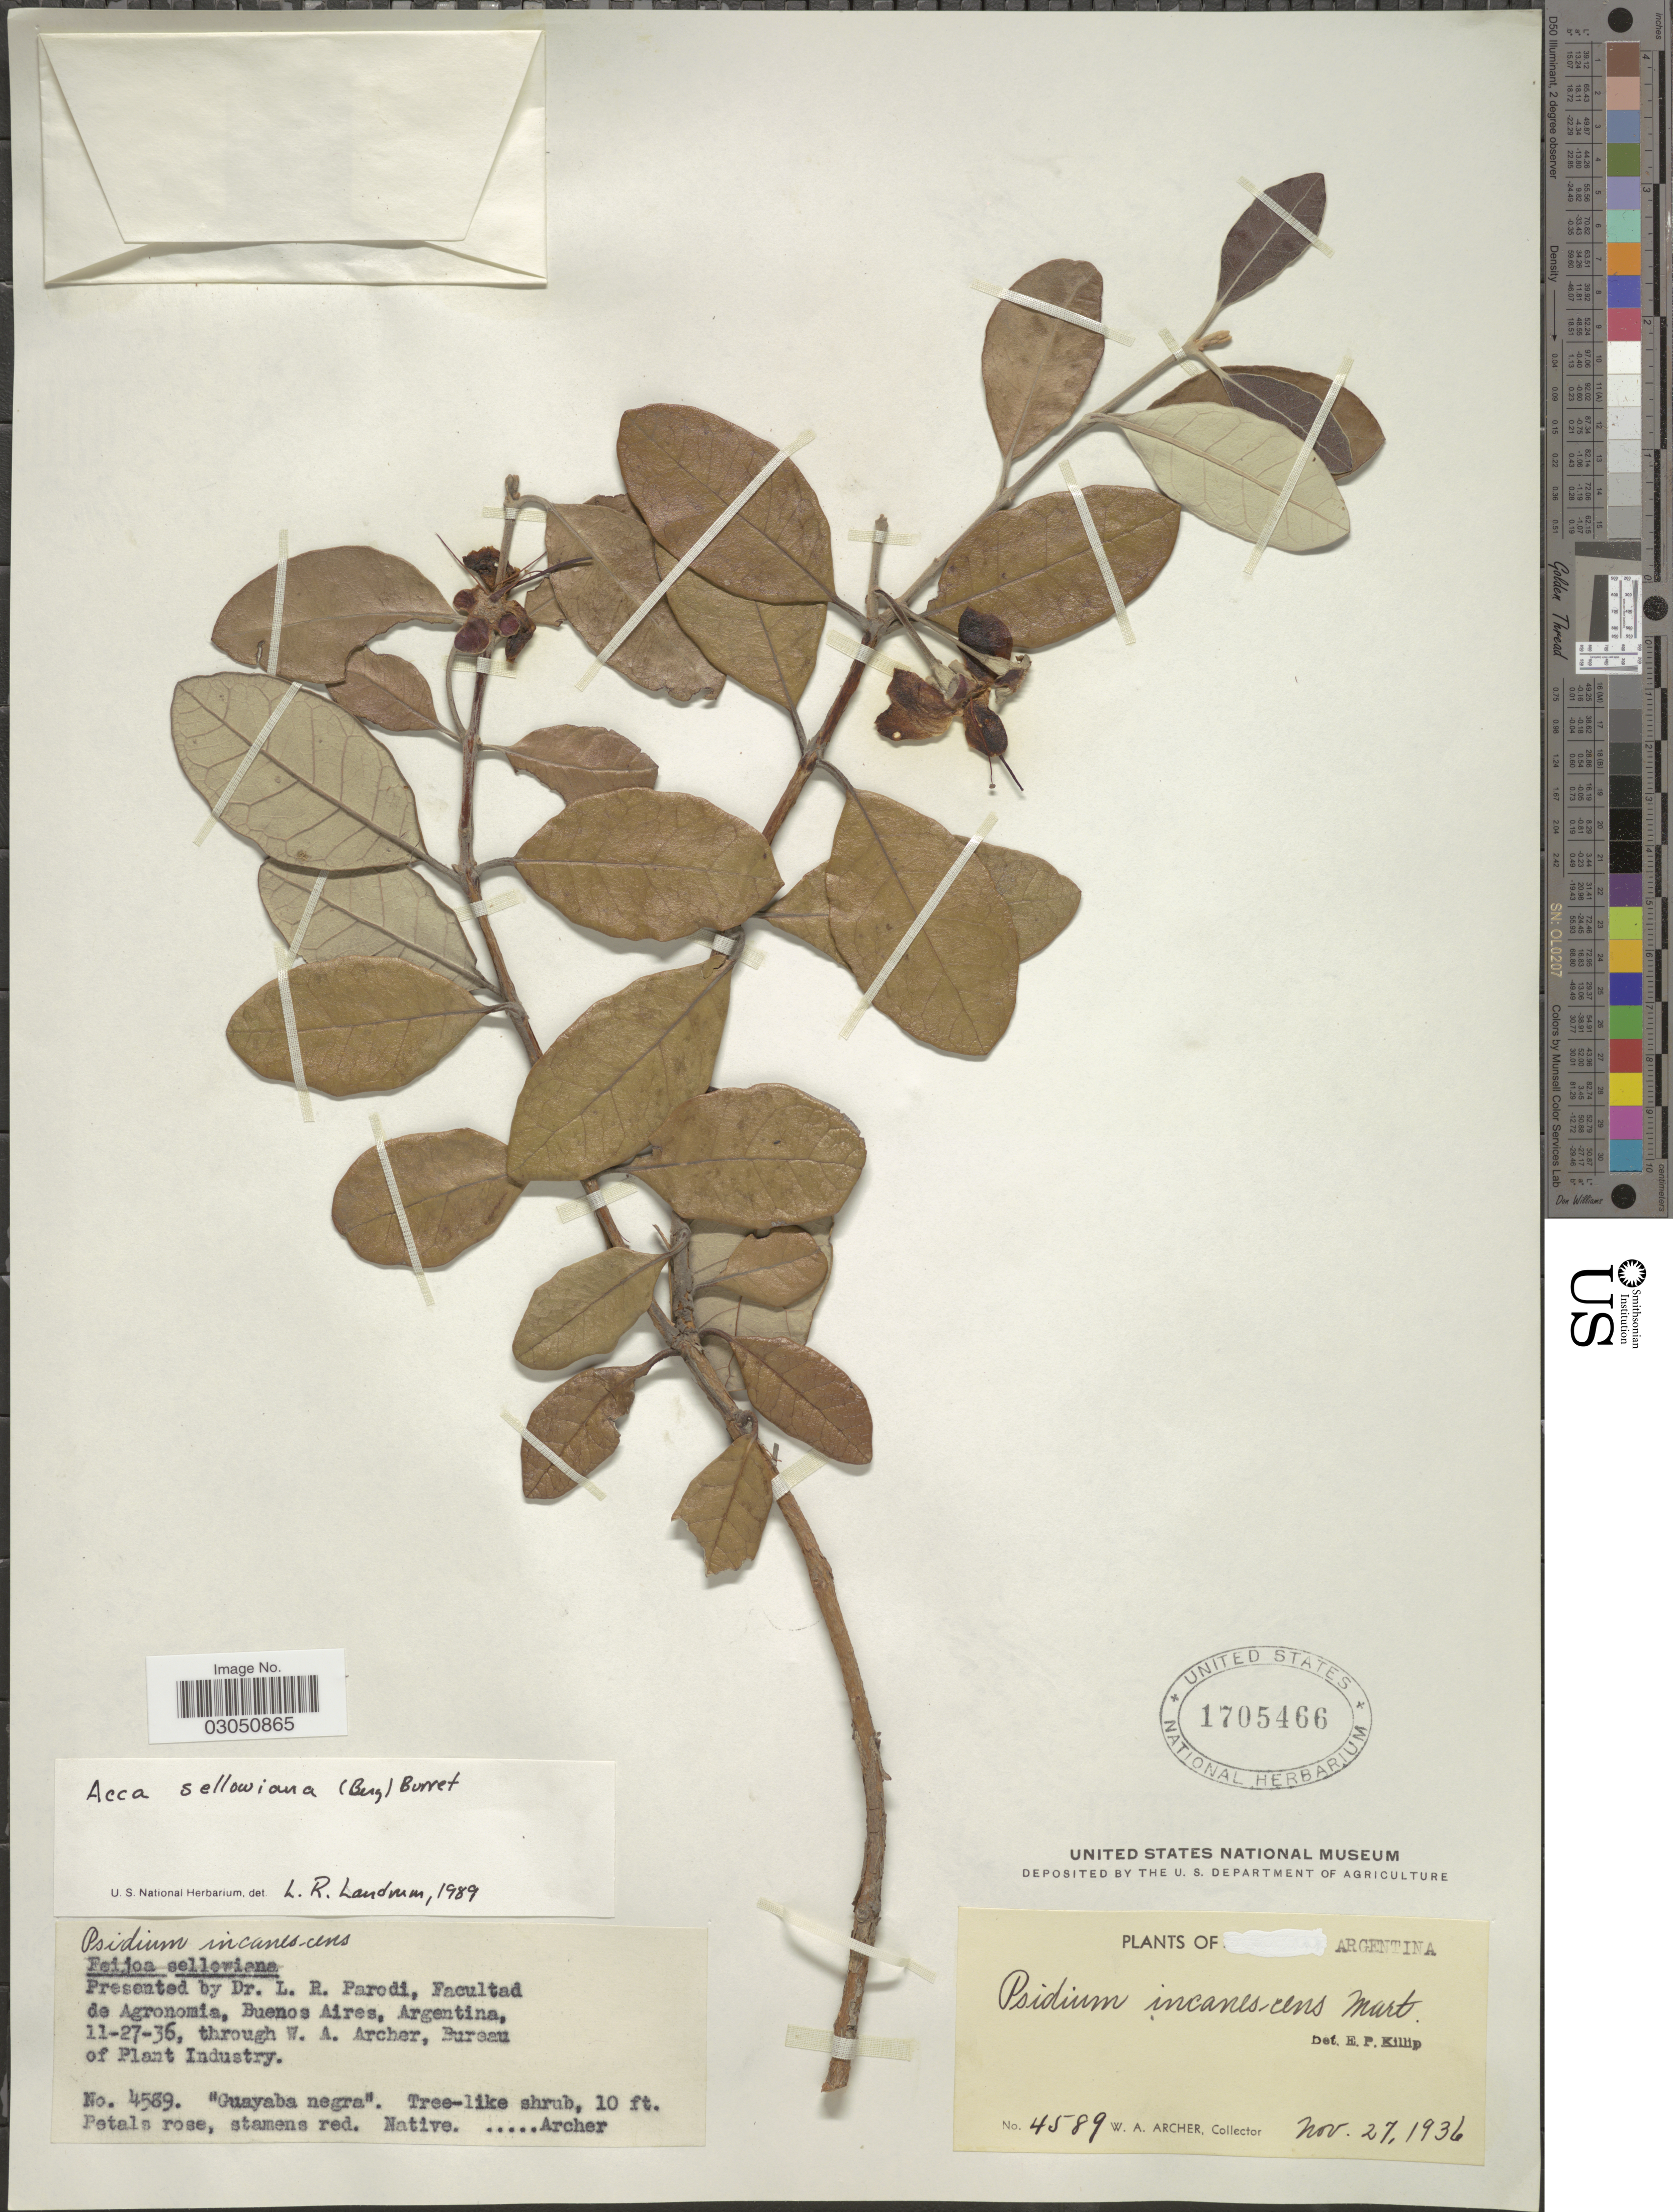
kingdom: Plantae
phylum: Tracheophyta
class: Magnoliopsida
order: Myrtales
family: Myrtaceae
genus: Acca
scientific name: Acca sellowiana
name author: (Berg) Burret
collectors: W. Archer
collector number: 4589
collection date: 1936-11-27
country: Argentina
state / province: Buenos Aires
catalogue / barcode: US 1705466